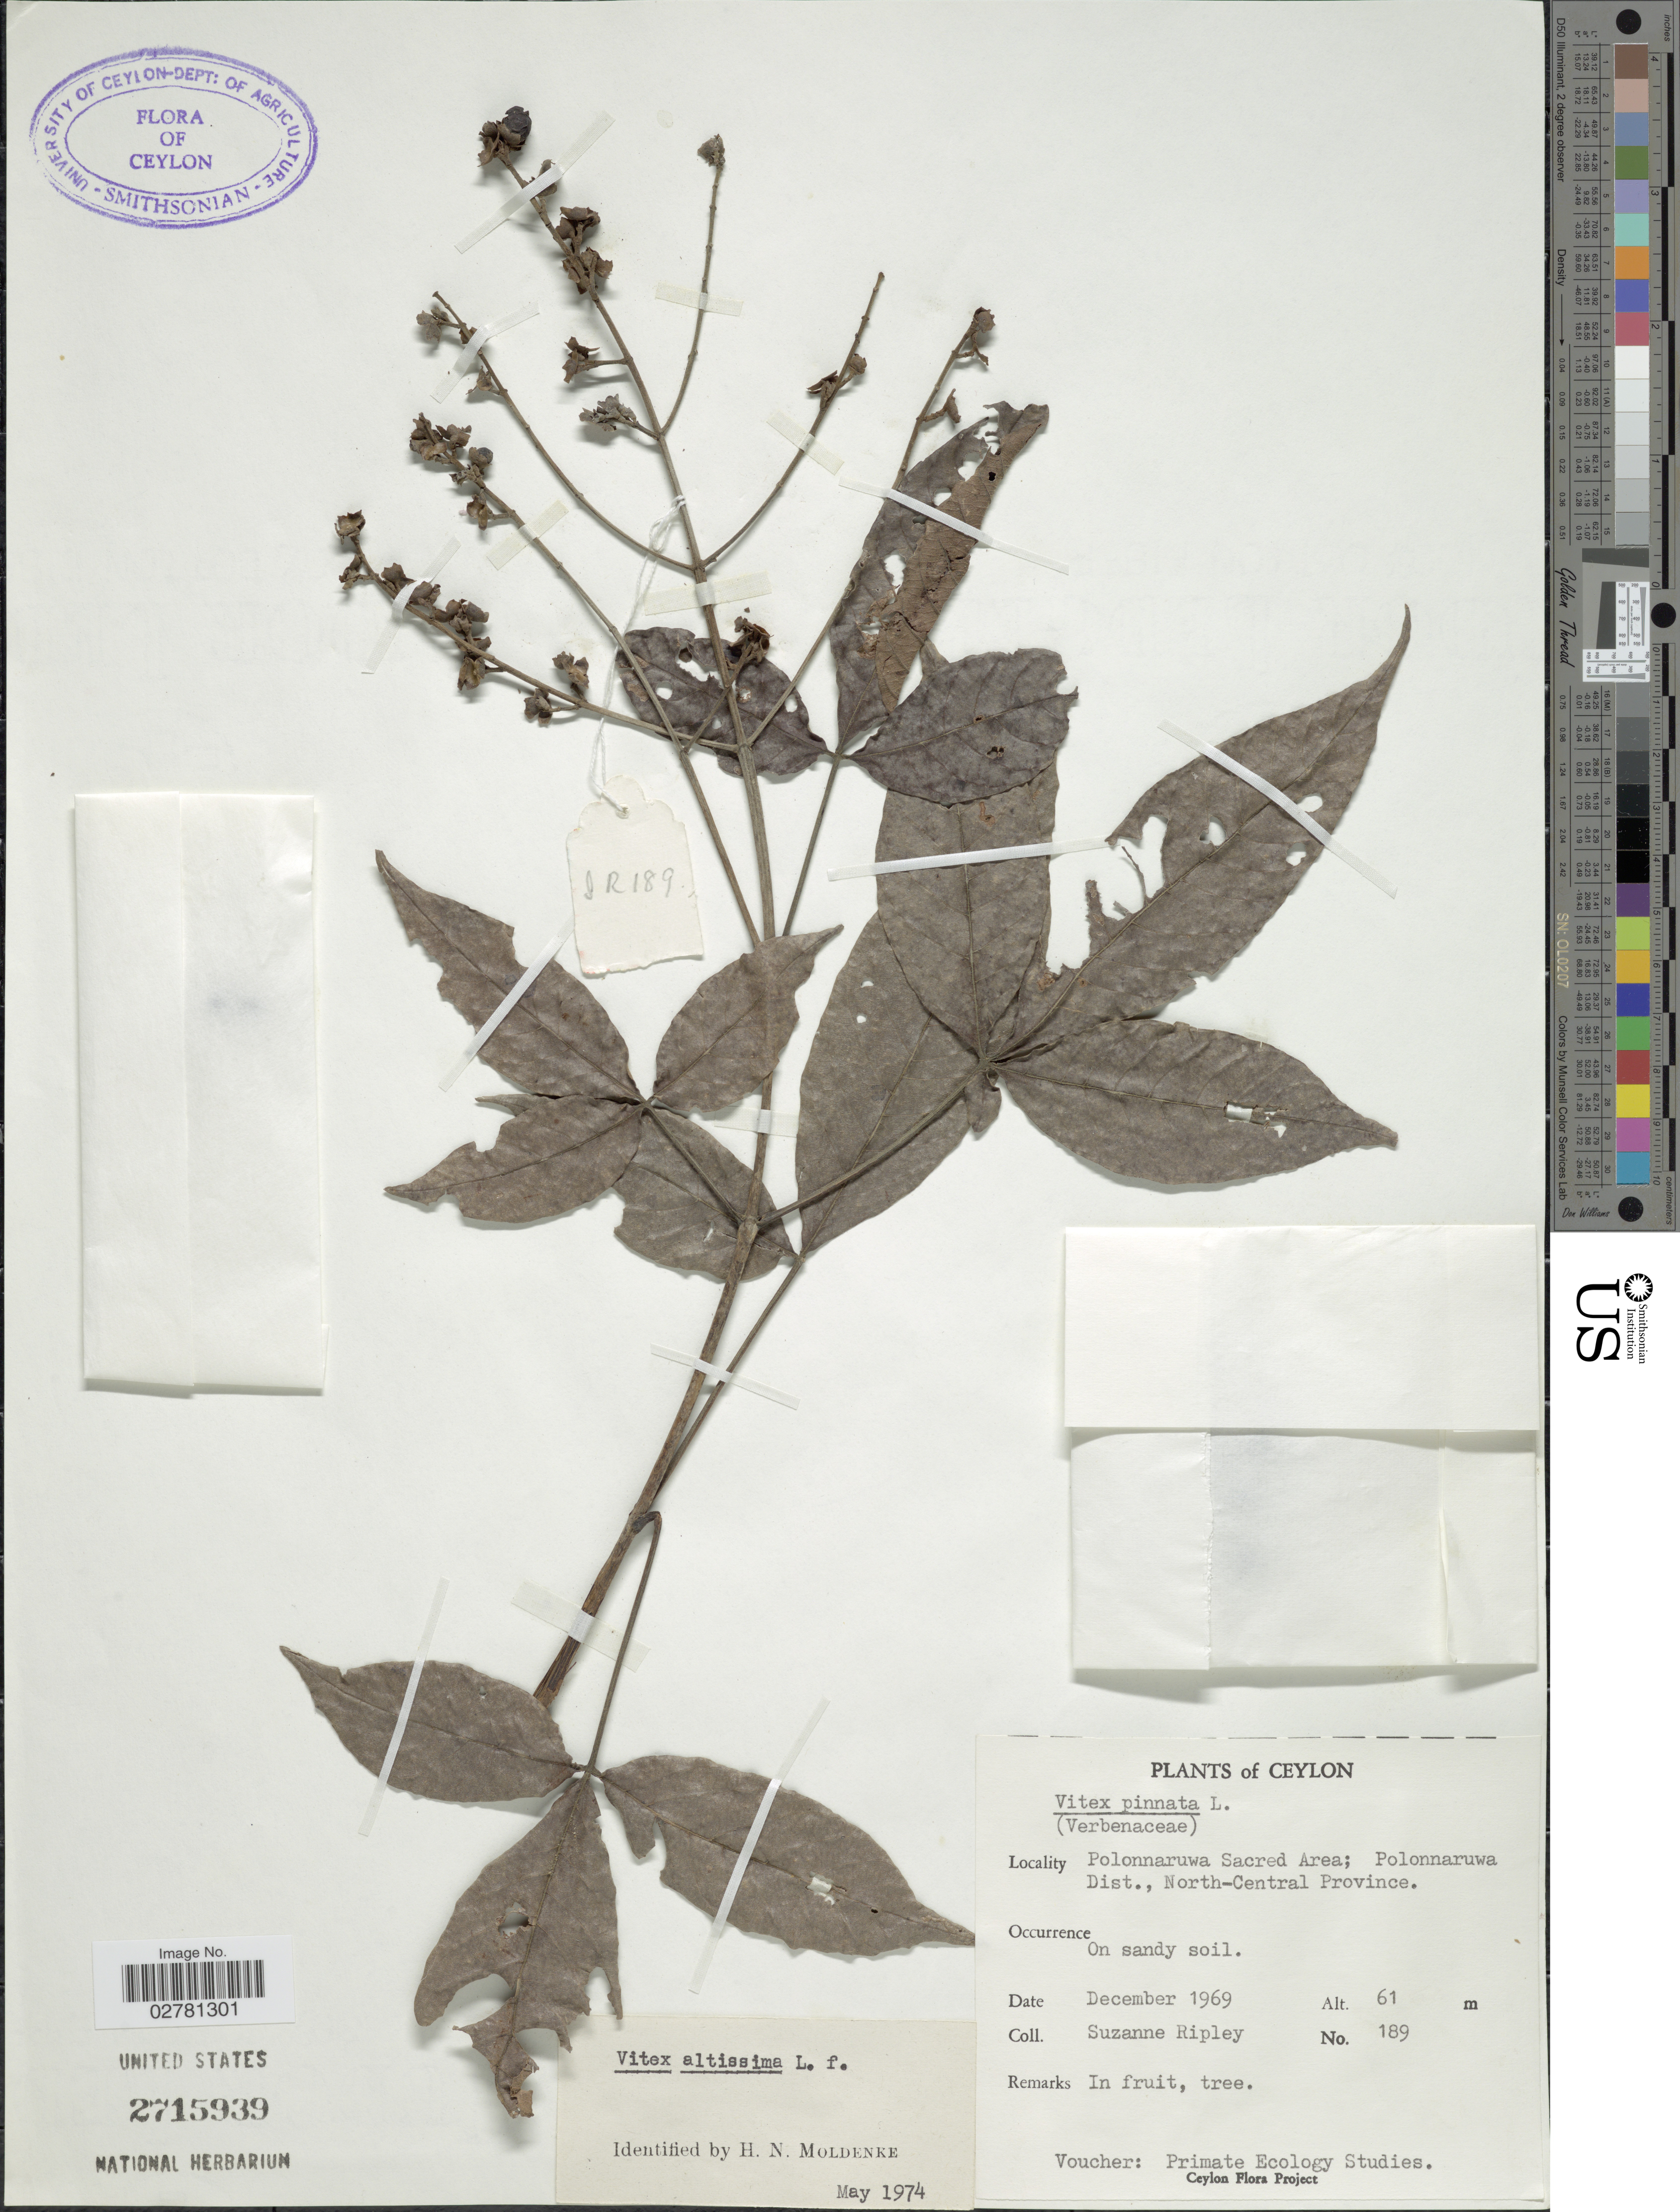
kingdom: Plantae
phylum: Tracheophyta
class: Magnoliopsida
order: Lamiales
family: Lamiaceae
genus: Vitex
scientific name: Vitex altissima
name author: L. f.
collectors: S. Ripley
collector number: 189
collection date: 1969-12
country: Sri Lanka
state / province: North Central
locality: Ceylon. Polonnaruwa Sacred Area; Polonnaruwa Dist.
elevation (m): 61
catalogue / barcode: US 2715939